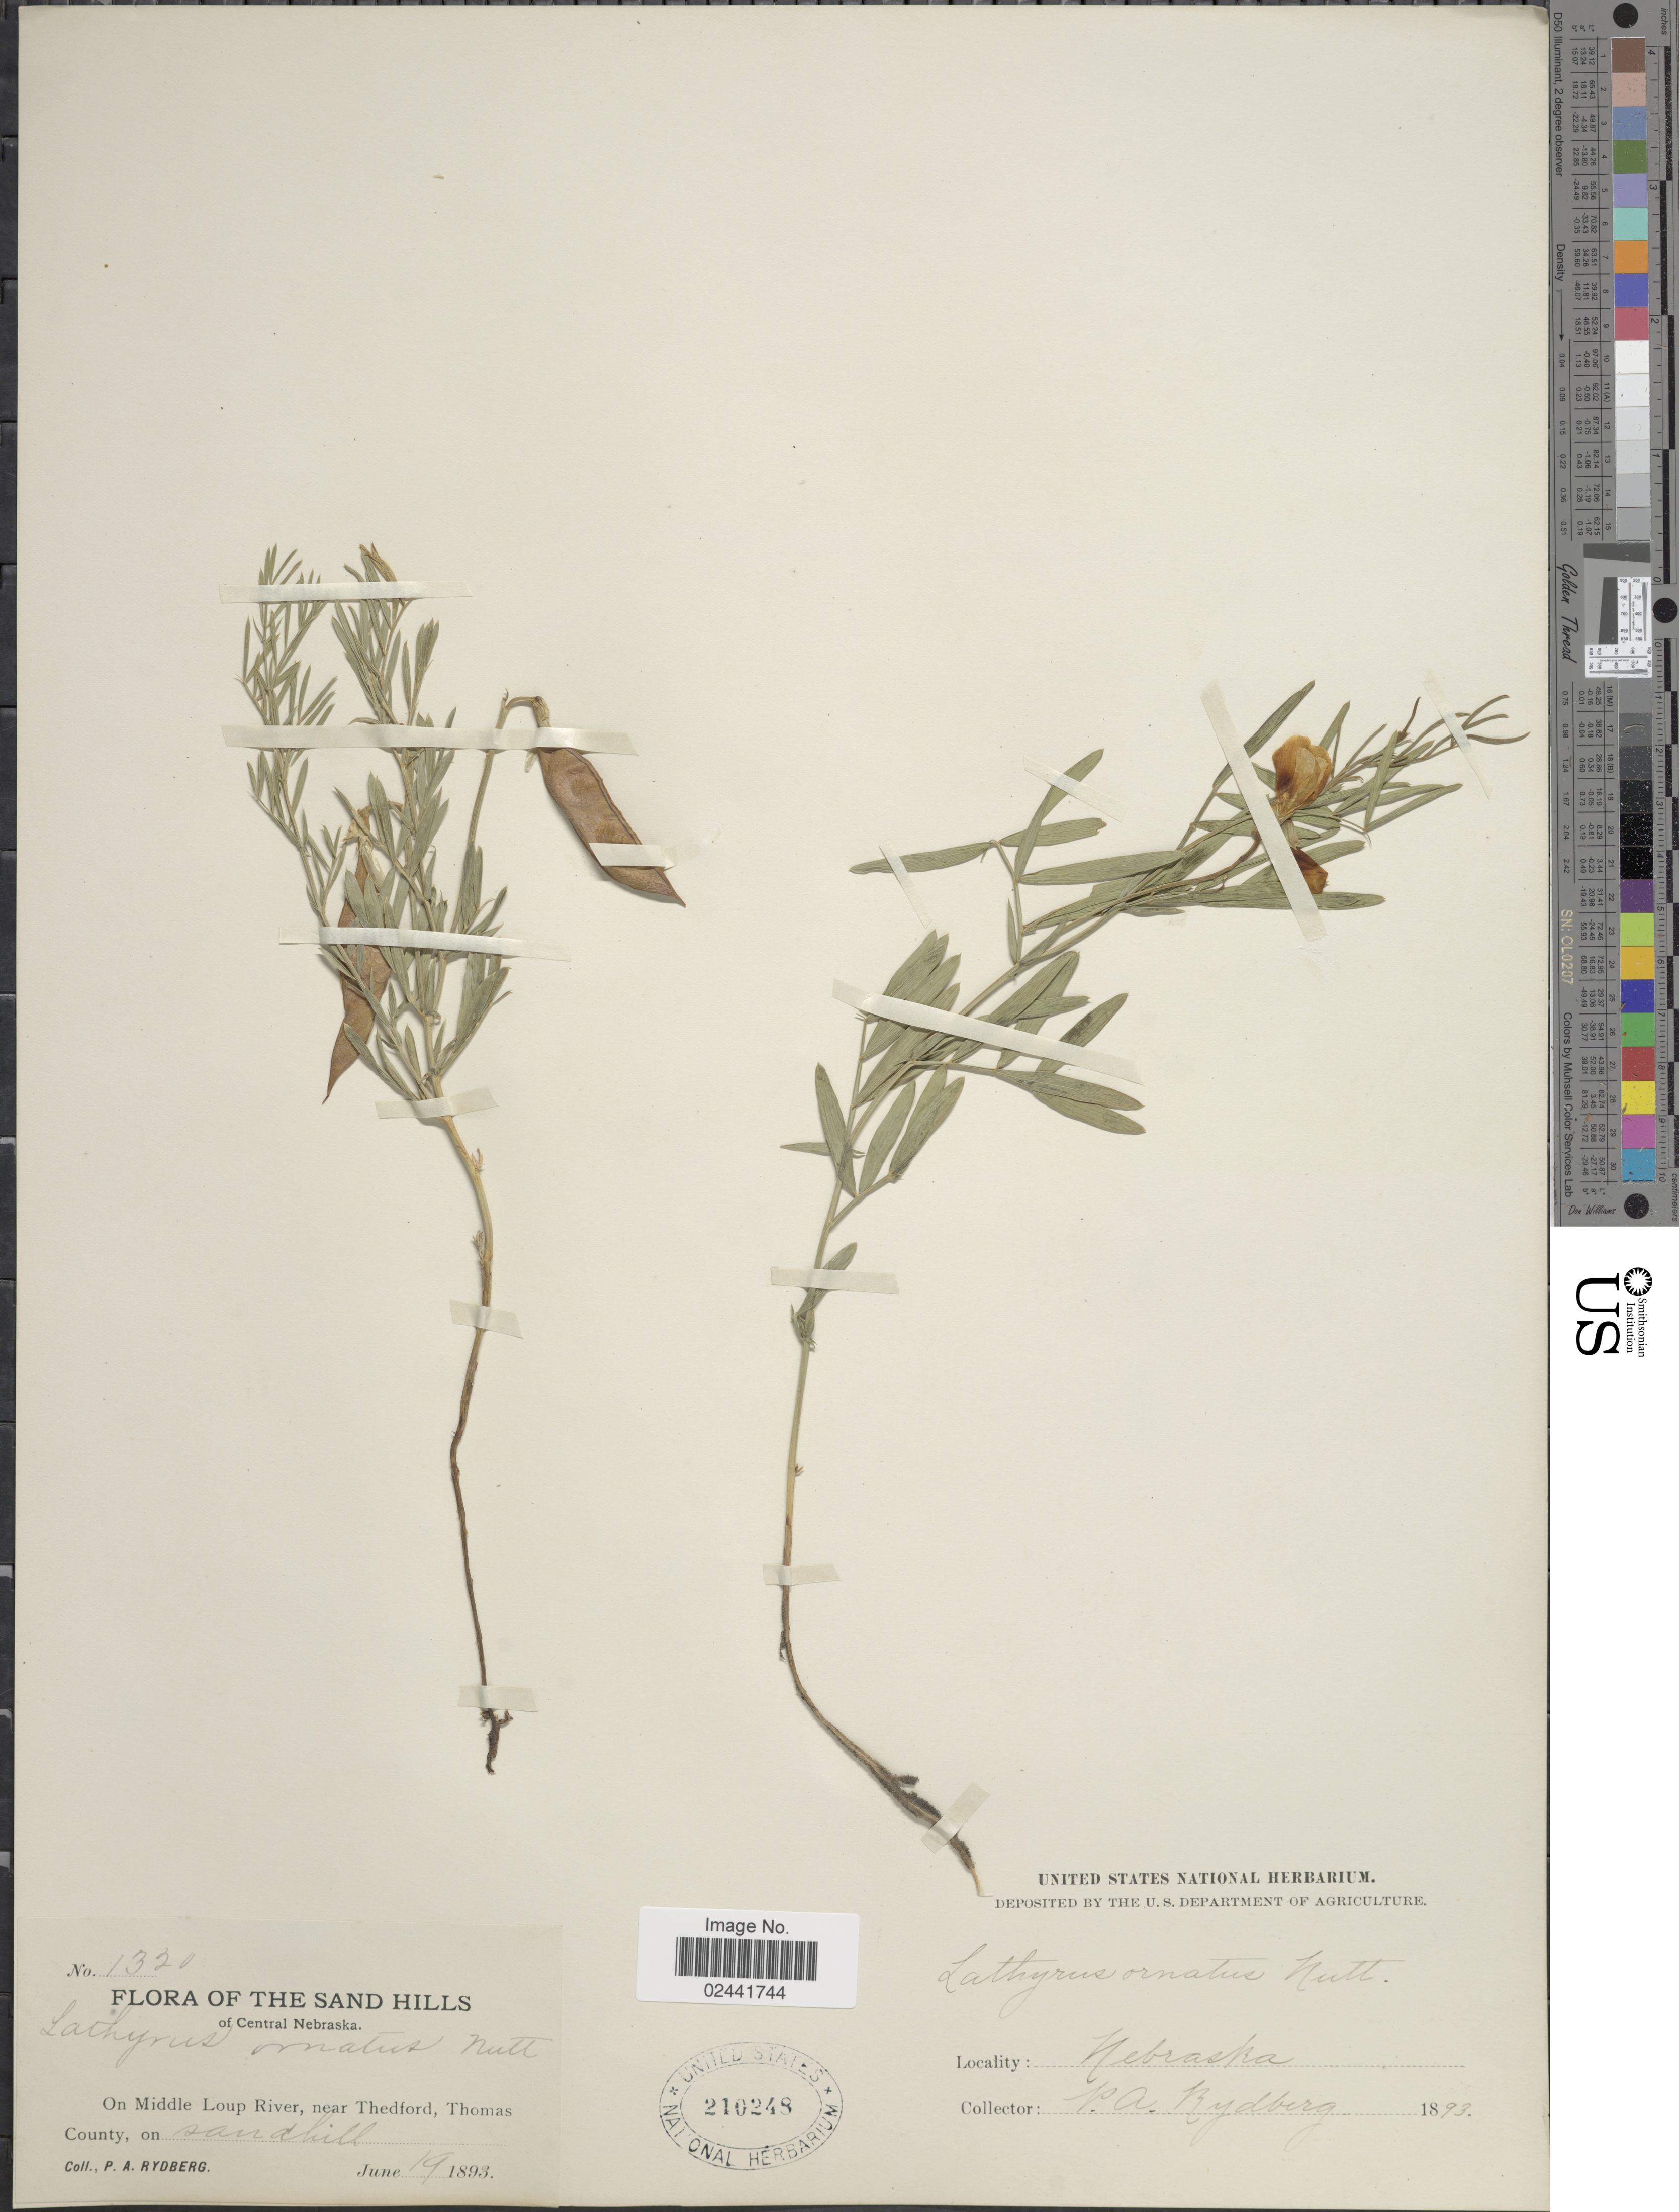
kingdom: Plantae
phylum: Tracheophyta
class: Magnoliopsida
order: Fabales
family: Fabaceae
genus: Lathyrus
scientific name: Lathyrus stipulaceus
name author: (Pursh) Butters & H. St. John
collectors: P. A. Rydberg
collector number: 1320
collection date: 1893-06-19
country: United States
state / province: Nebraska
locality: The Sand Hills of Central Nebraska, On Middle Loup River, near Thedford, Thomas County, on sand hill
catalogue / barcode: US 210248